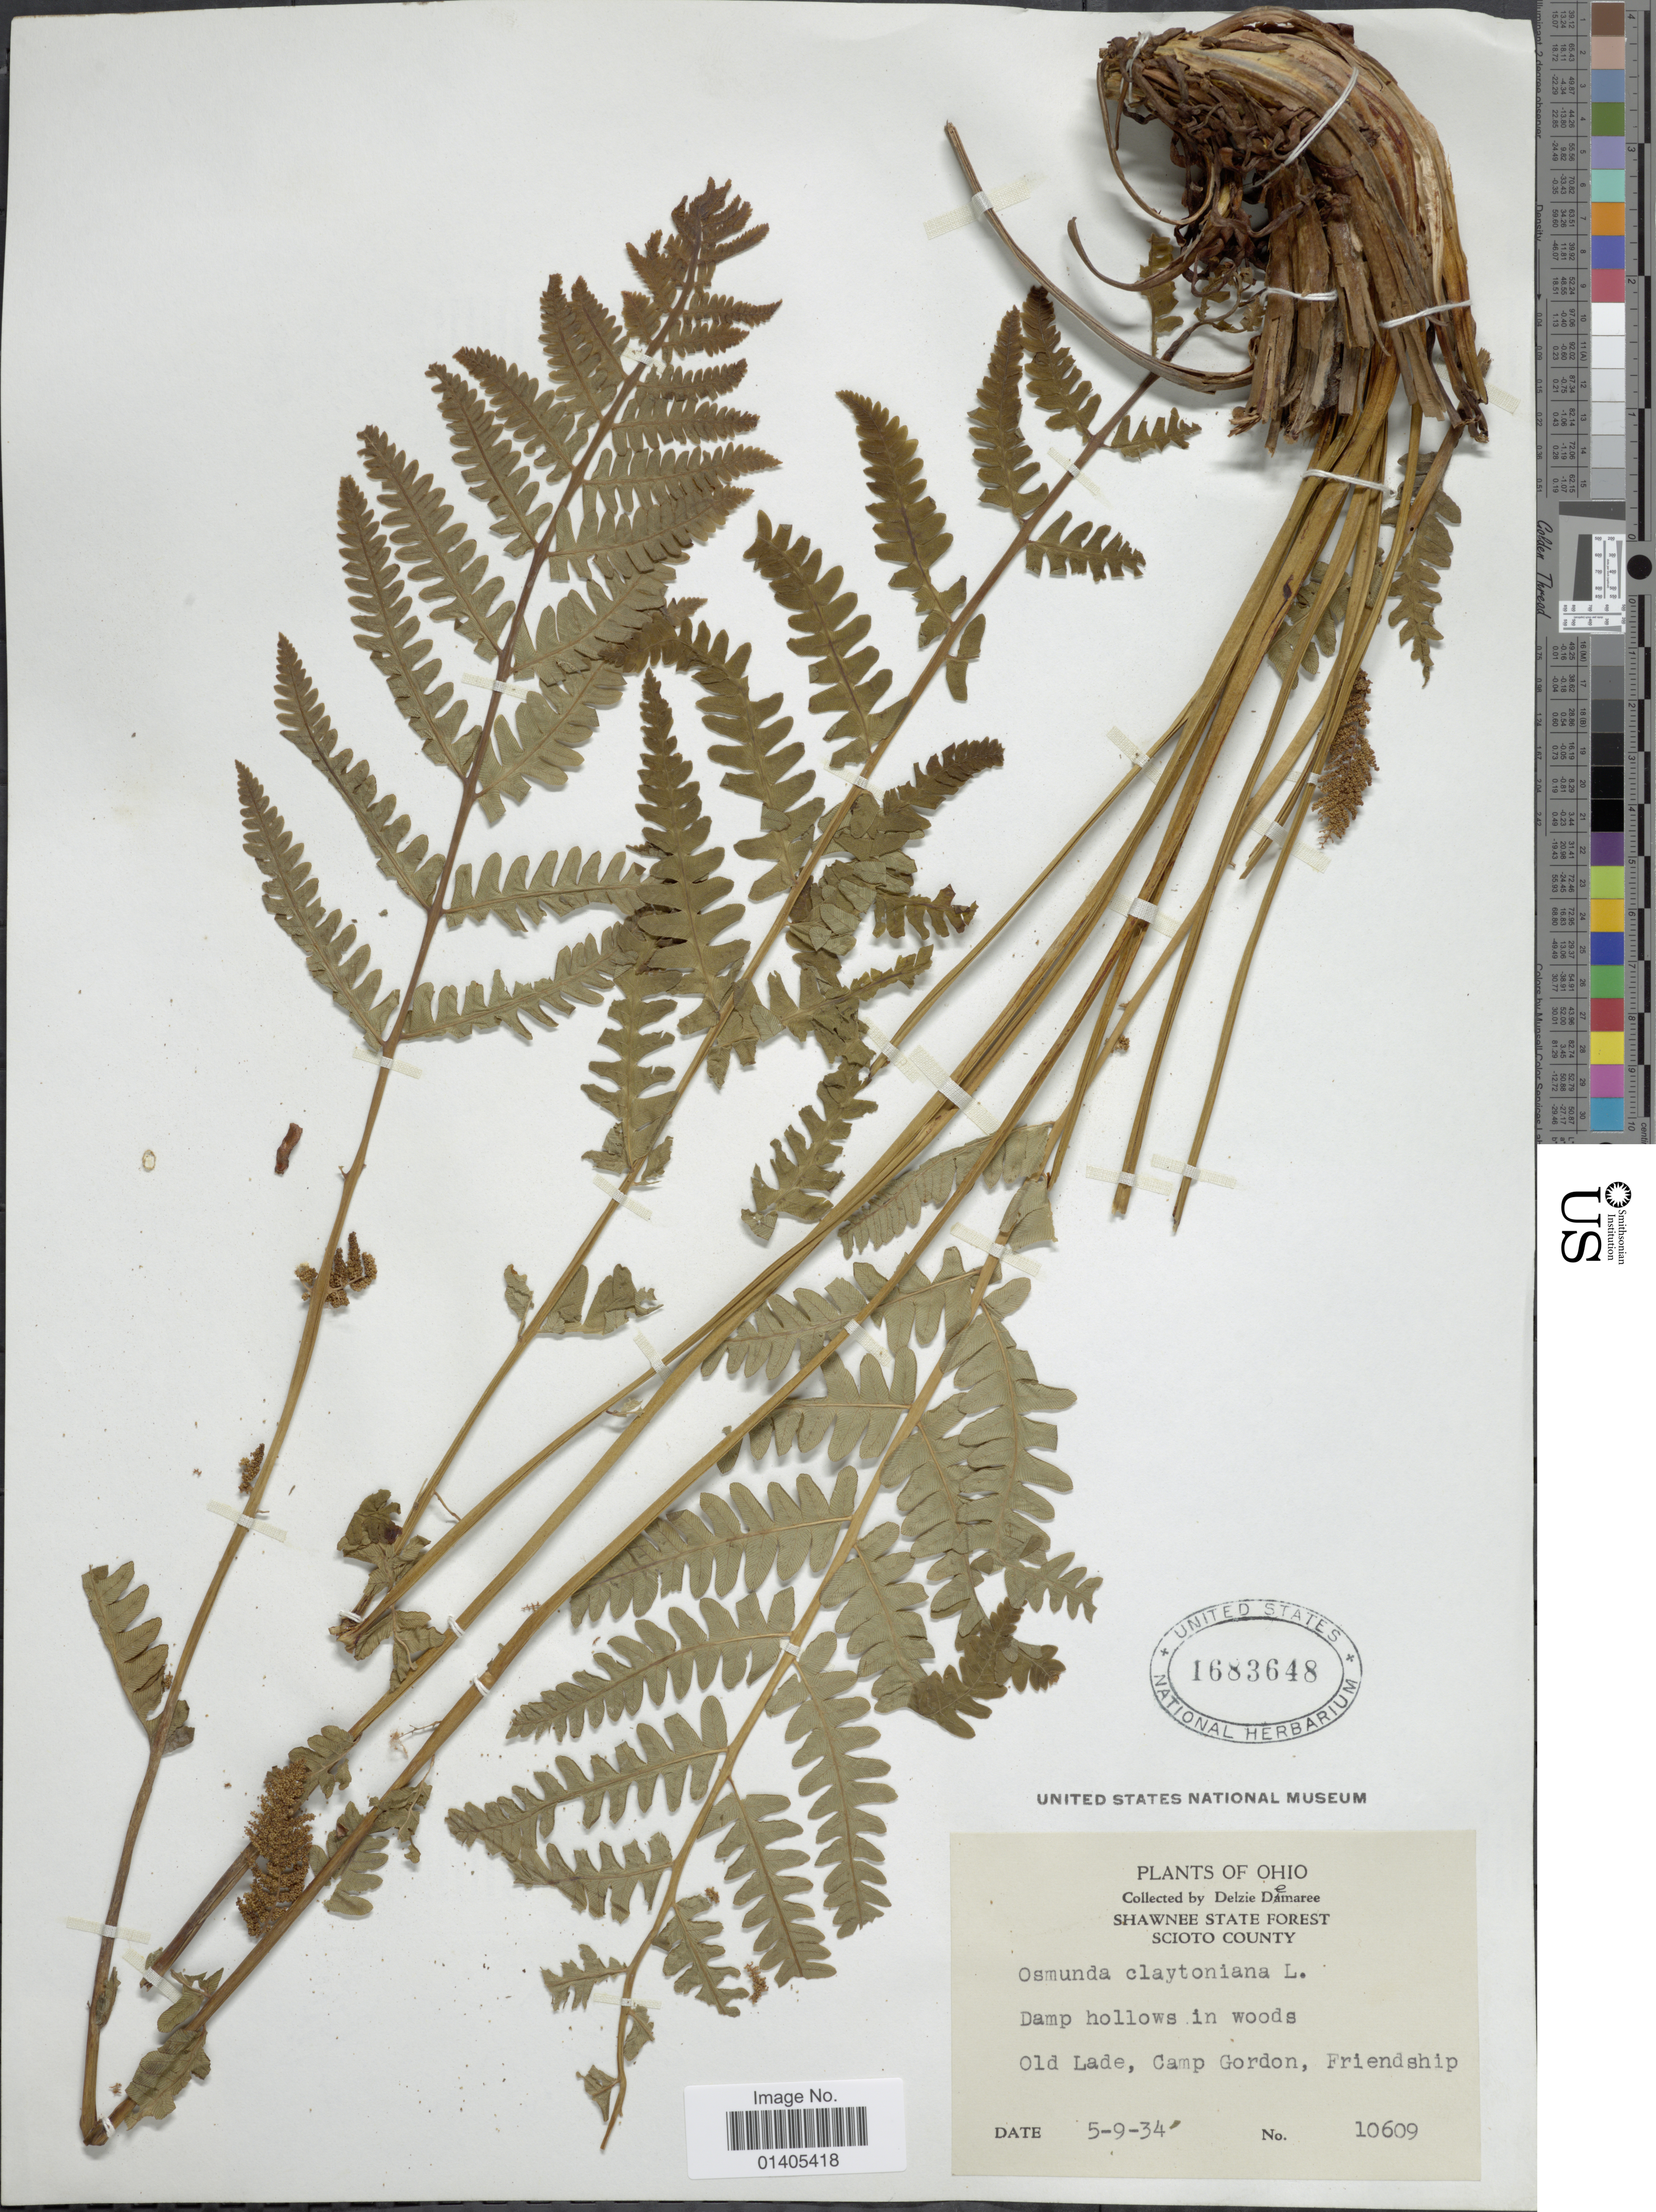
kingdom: Plantae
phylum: Tracheophyta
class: Polypodiopsida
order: Osmundales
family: Osmundaceae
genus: Osmunda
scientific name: Osmunda claytoniana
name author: (L.) Tagawa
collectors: D. Demaree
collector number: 10609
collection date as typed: Transcribed d/m/y: 9/5/34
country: United States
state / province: Ohio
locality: Shawnee State Forest, Scioto County. Old Lade, Camp Gordon, Friendship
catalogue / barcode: US 1683648